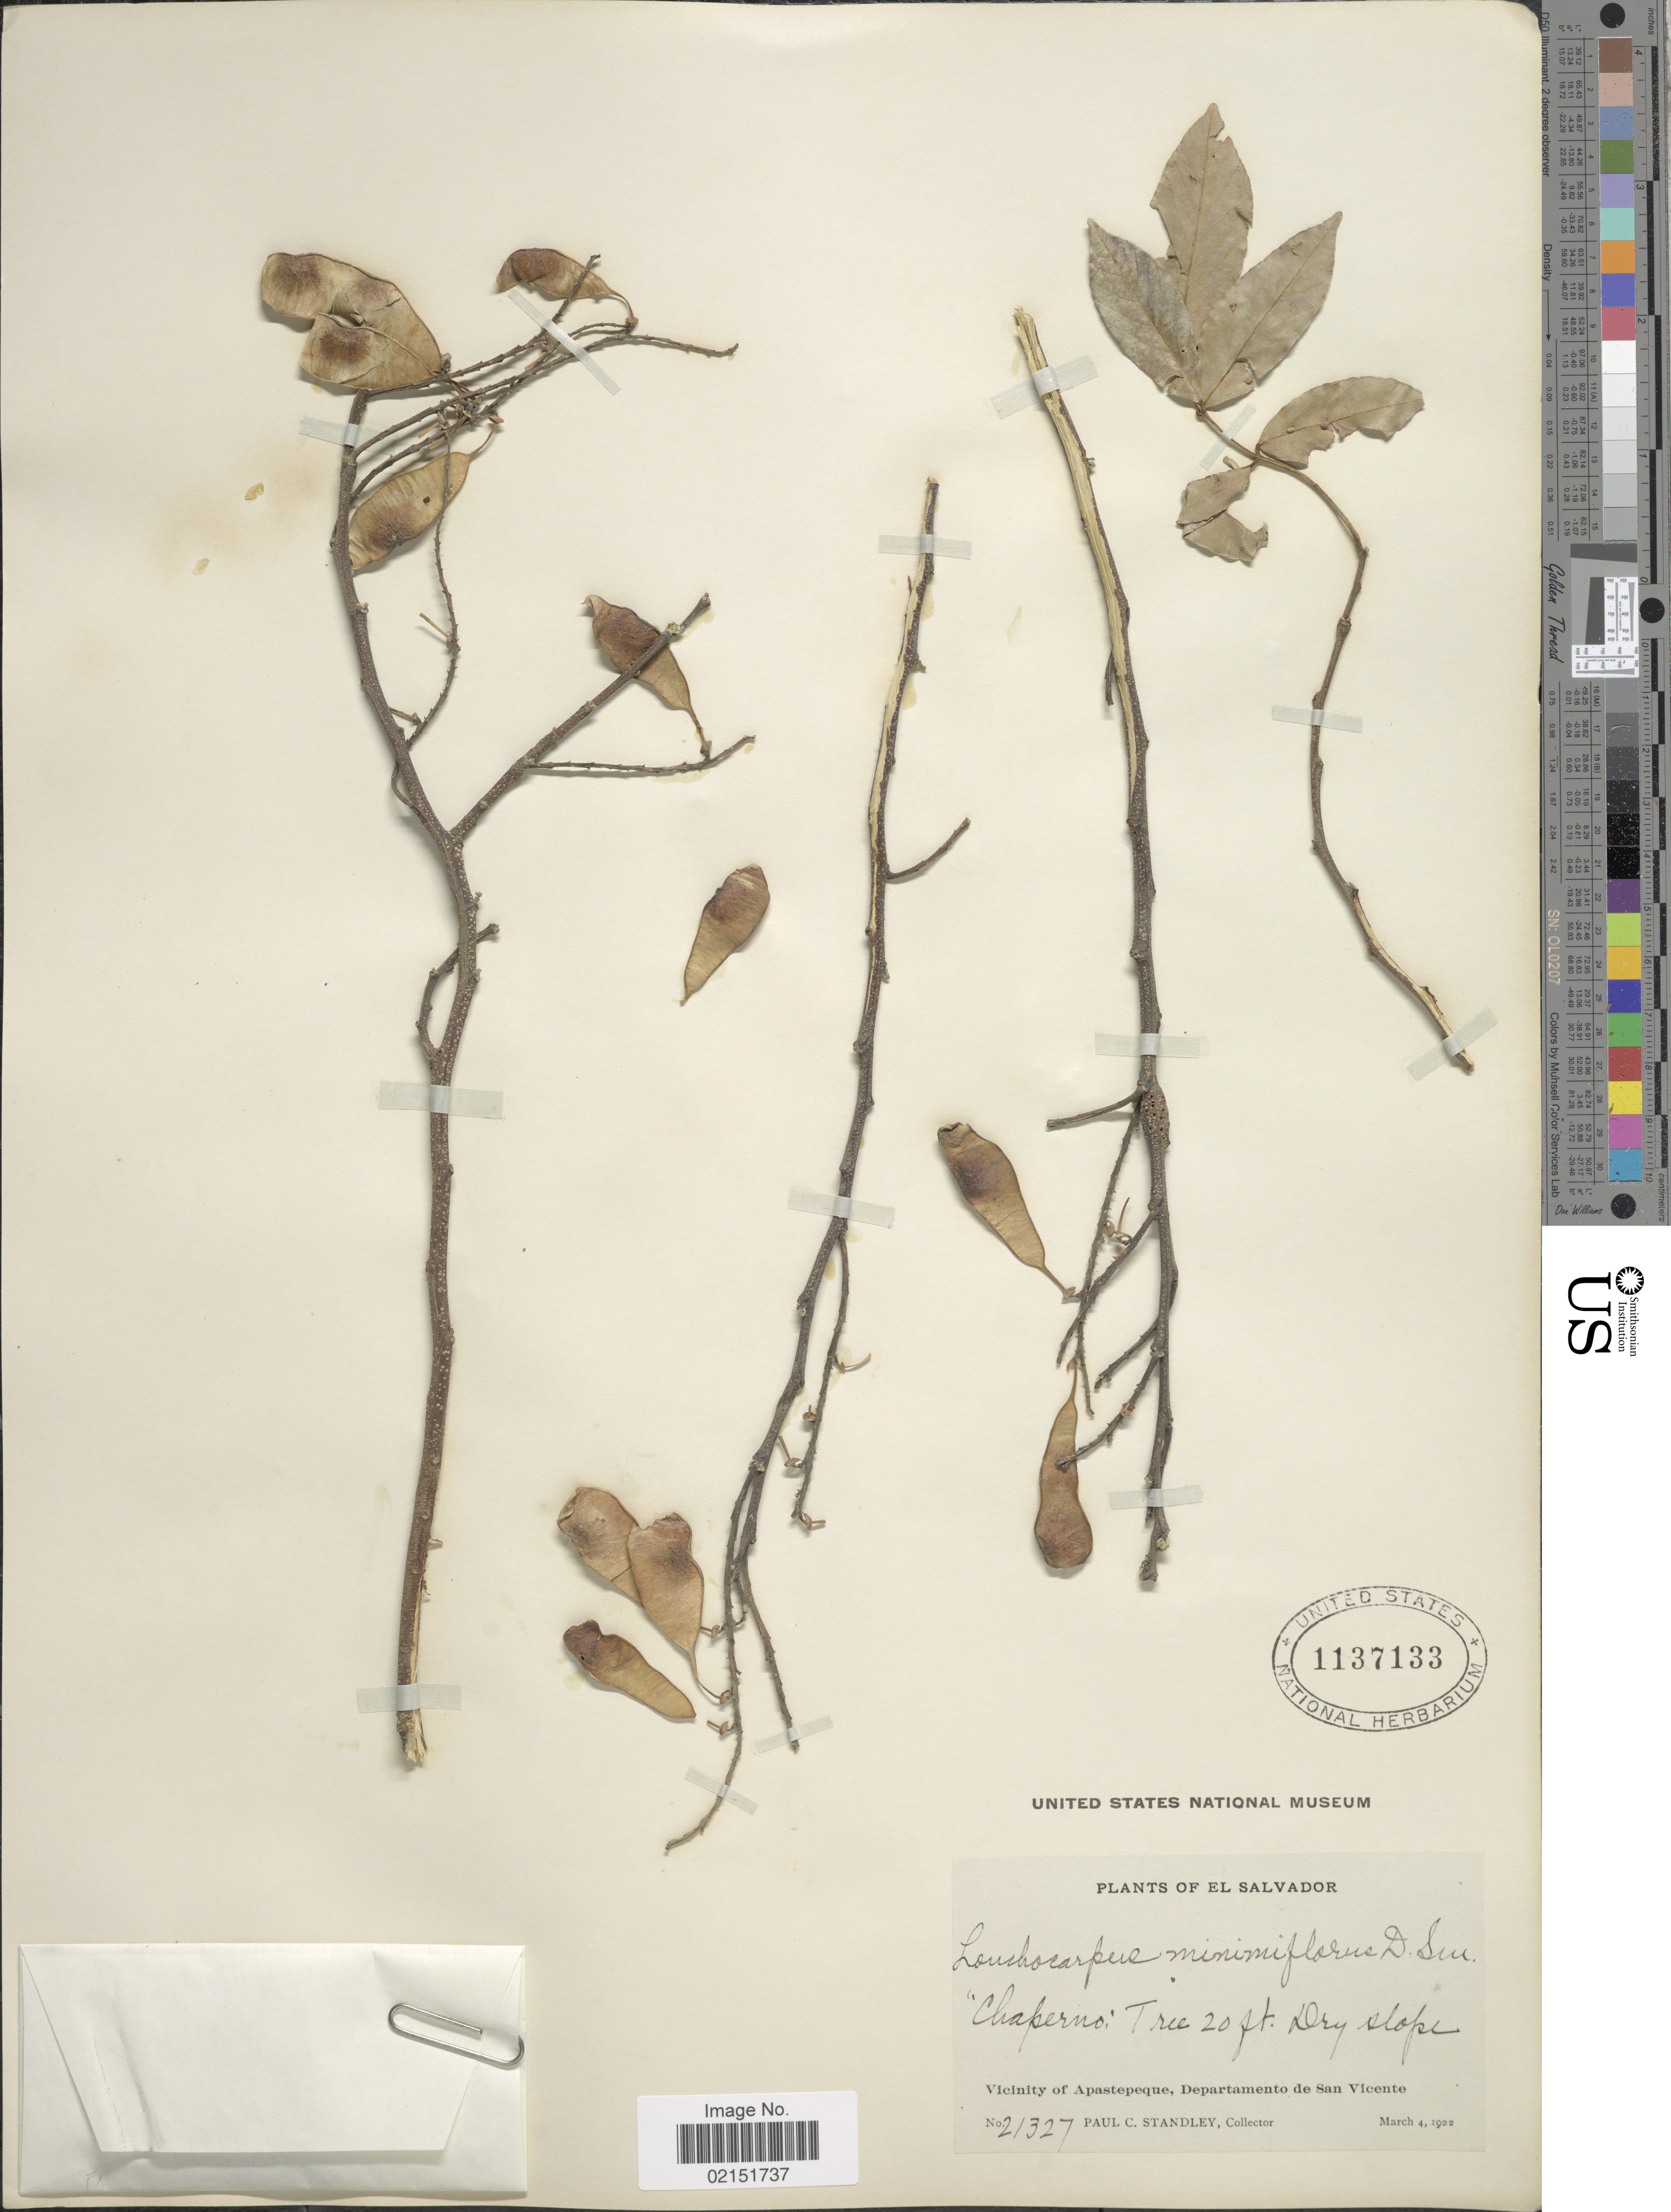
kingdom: Plantae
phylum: Tracheophyta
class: Magnoliopsida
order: Fabales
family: Fabaceae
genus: Lonchocarpus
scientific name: Lonchocarpus minimiflorus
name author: Donn. Sm.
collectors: P. C. Standley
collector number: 21327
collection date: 1922-03-04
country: El Salvador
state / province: San Vincente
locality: Vicinity of Apastepeque, dry slope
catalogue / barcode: US 1137133